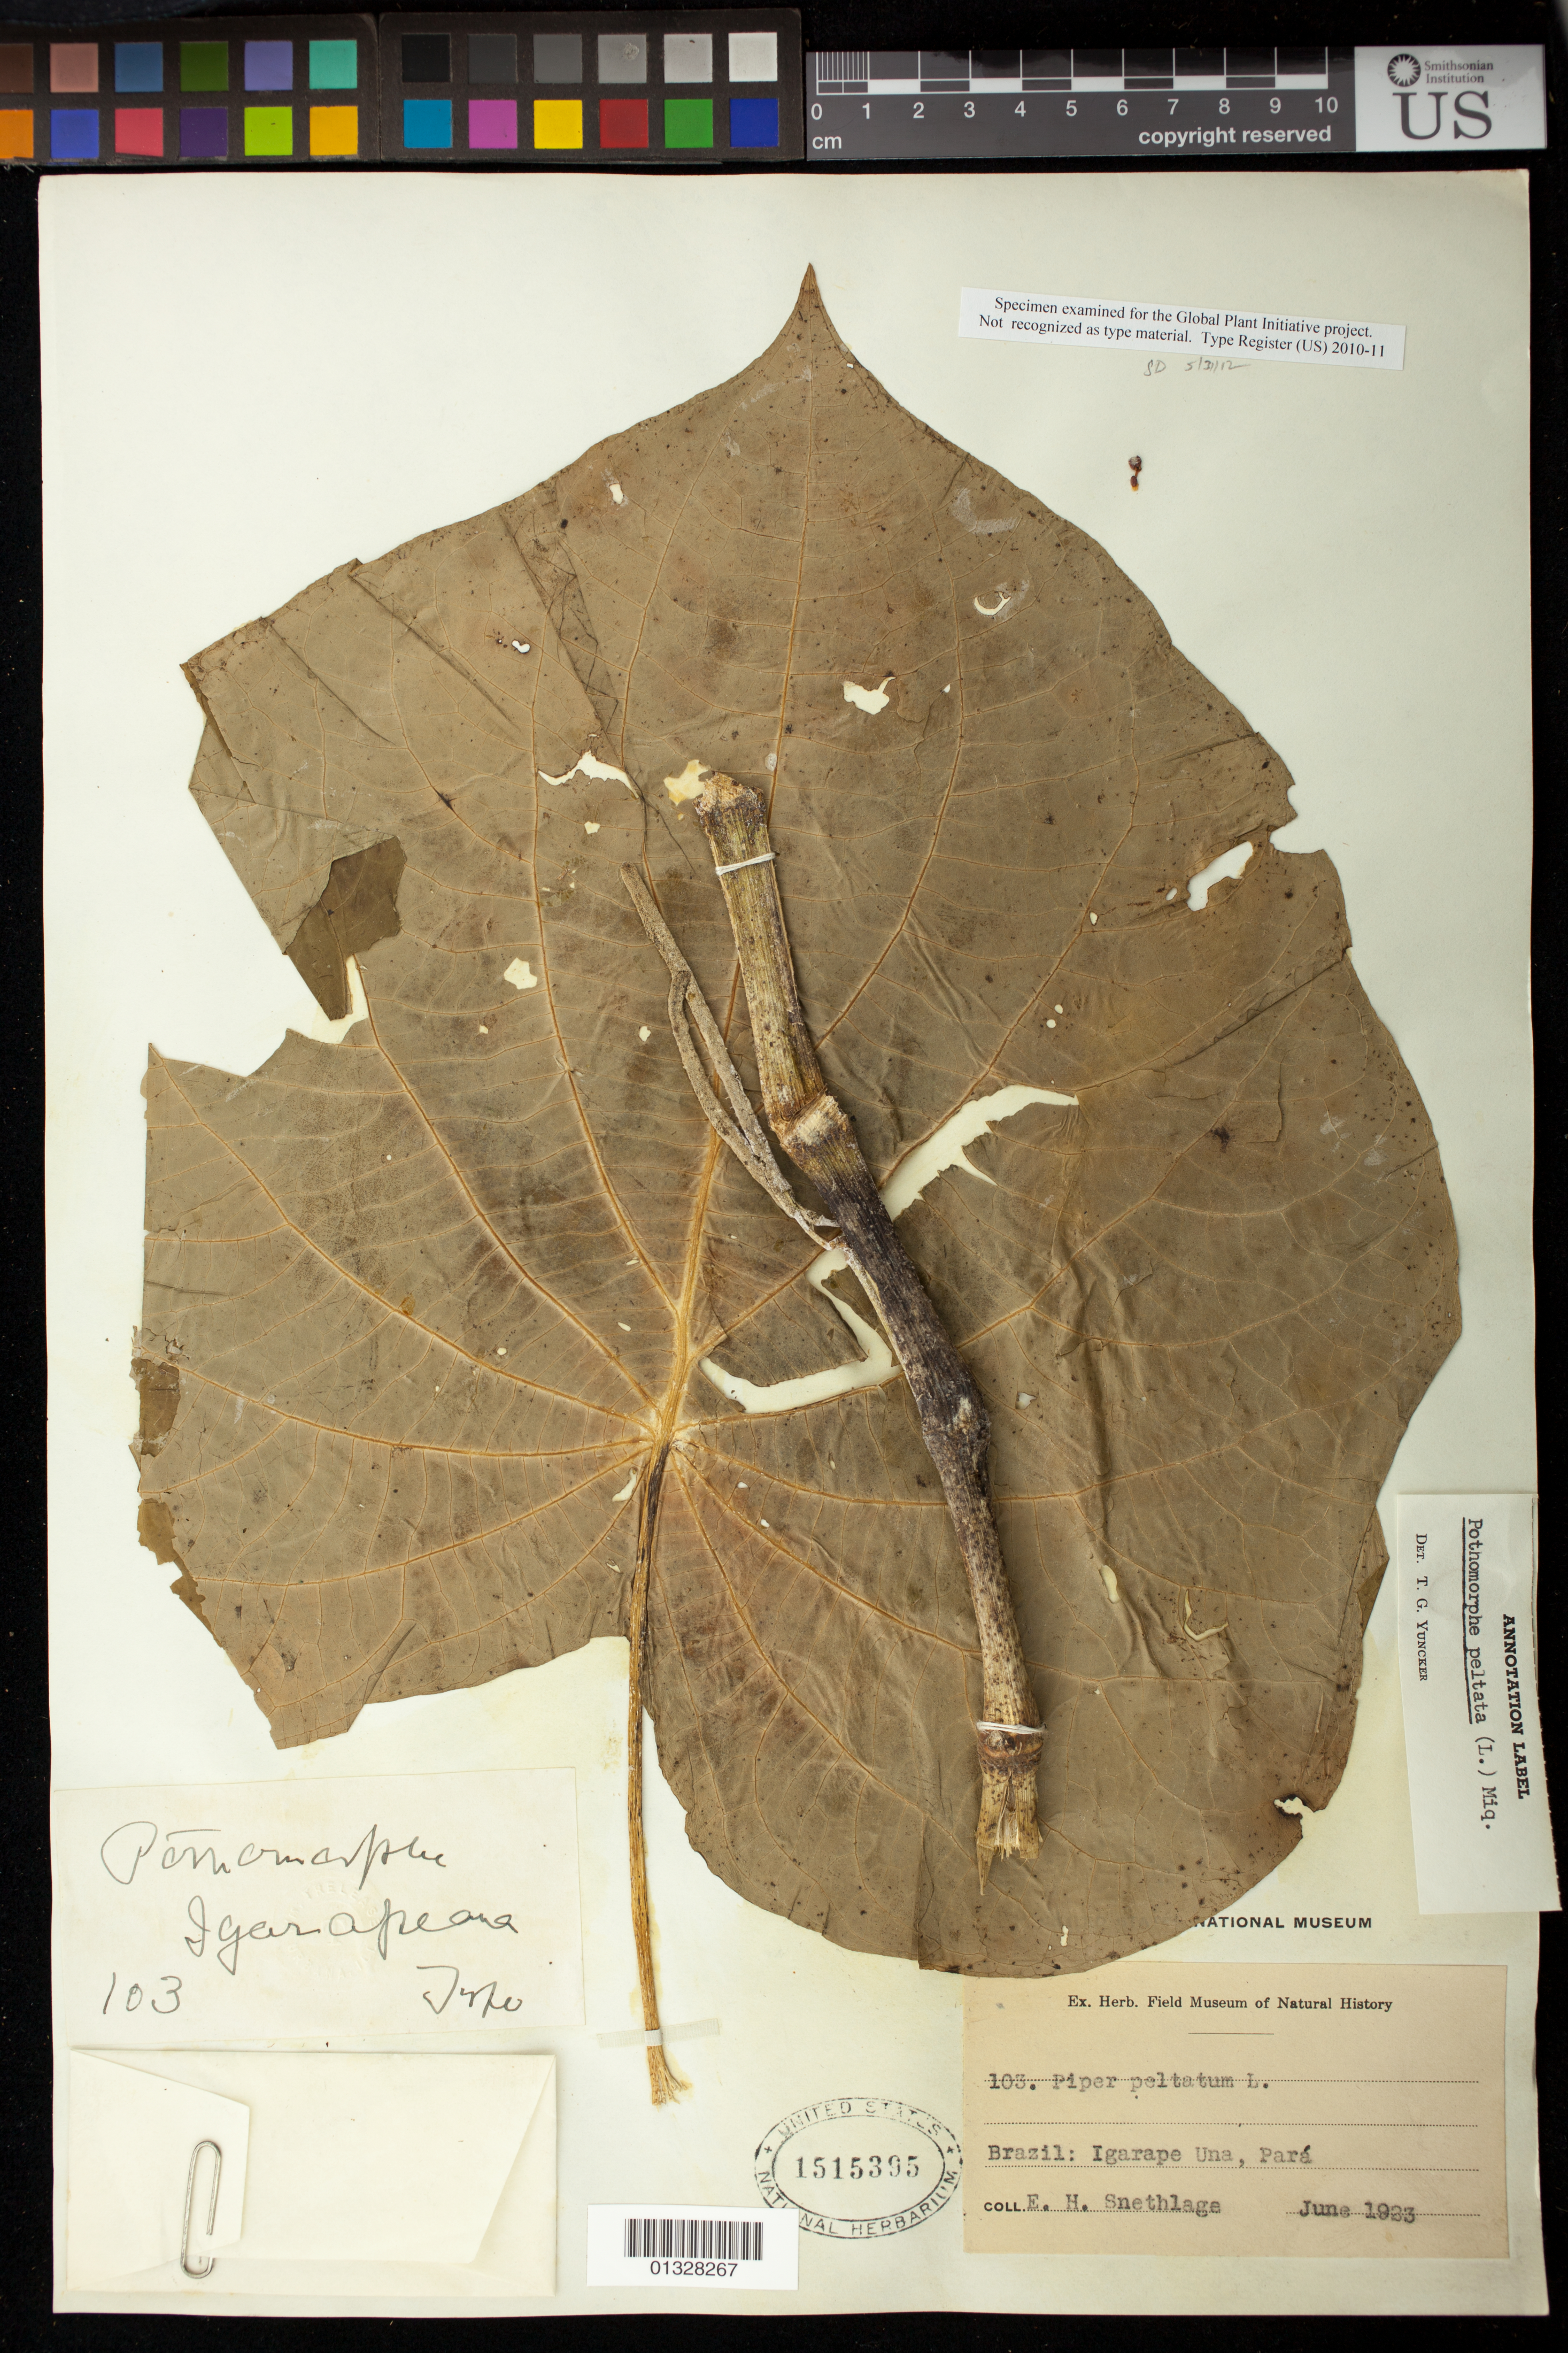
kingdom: Plantae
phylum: Tracheophyta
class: Magnoliopsida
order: Piperales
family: Piperaceae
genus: Piper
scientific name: Piper peltatum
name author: L.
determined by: Strong, M. T., (US), Smithsonian Institution - National Museum of Natural History (UNITED STATES)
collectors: E. Snethlage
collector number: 103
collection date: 1923-06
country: Brazil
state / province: Pará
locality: Igarapé Una.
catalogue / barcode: US 1515395